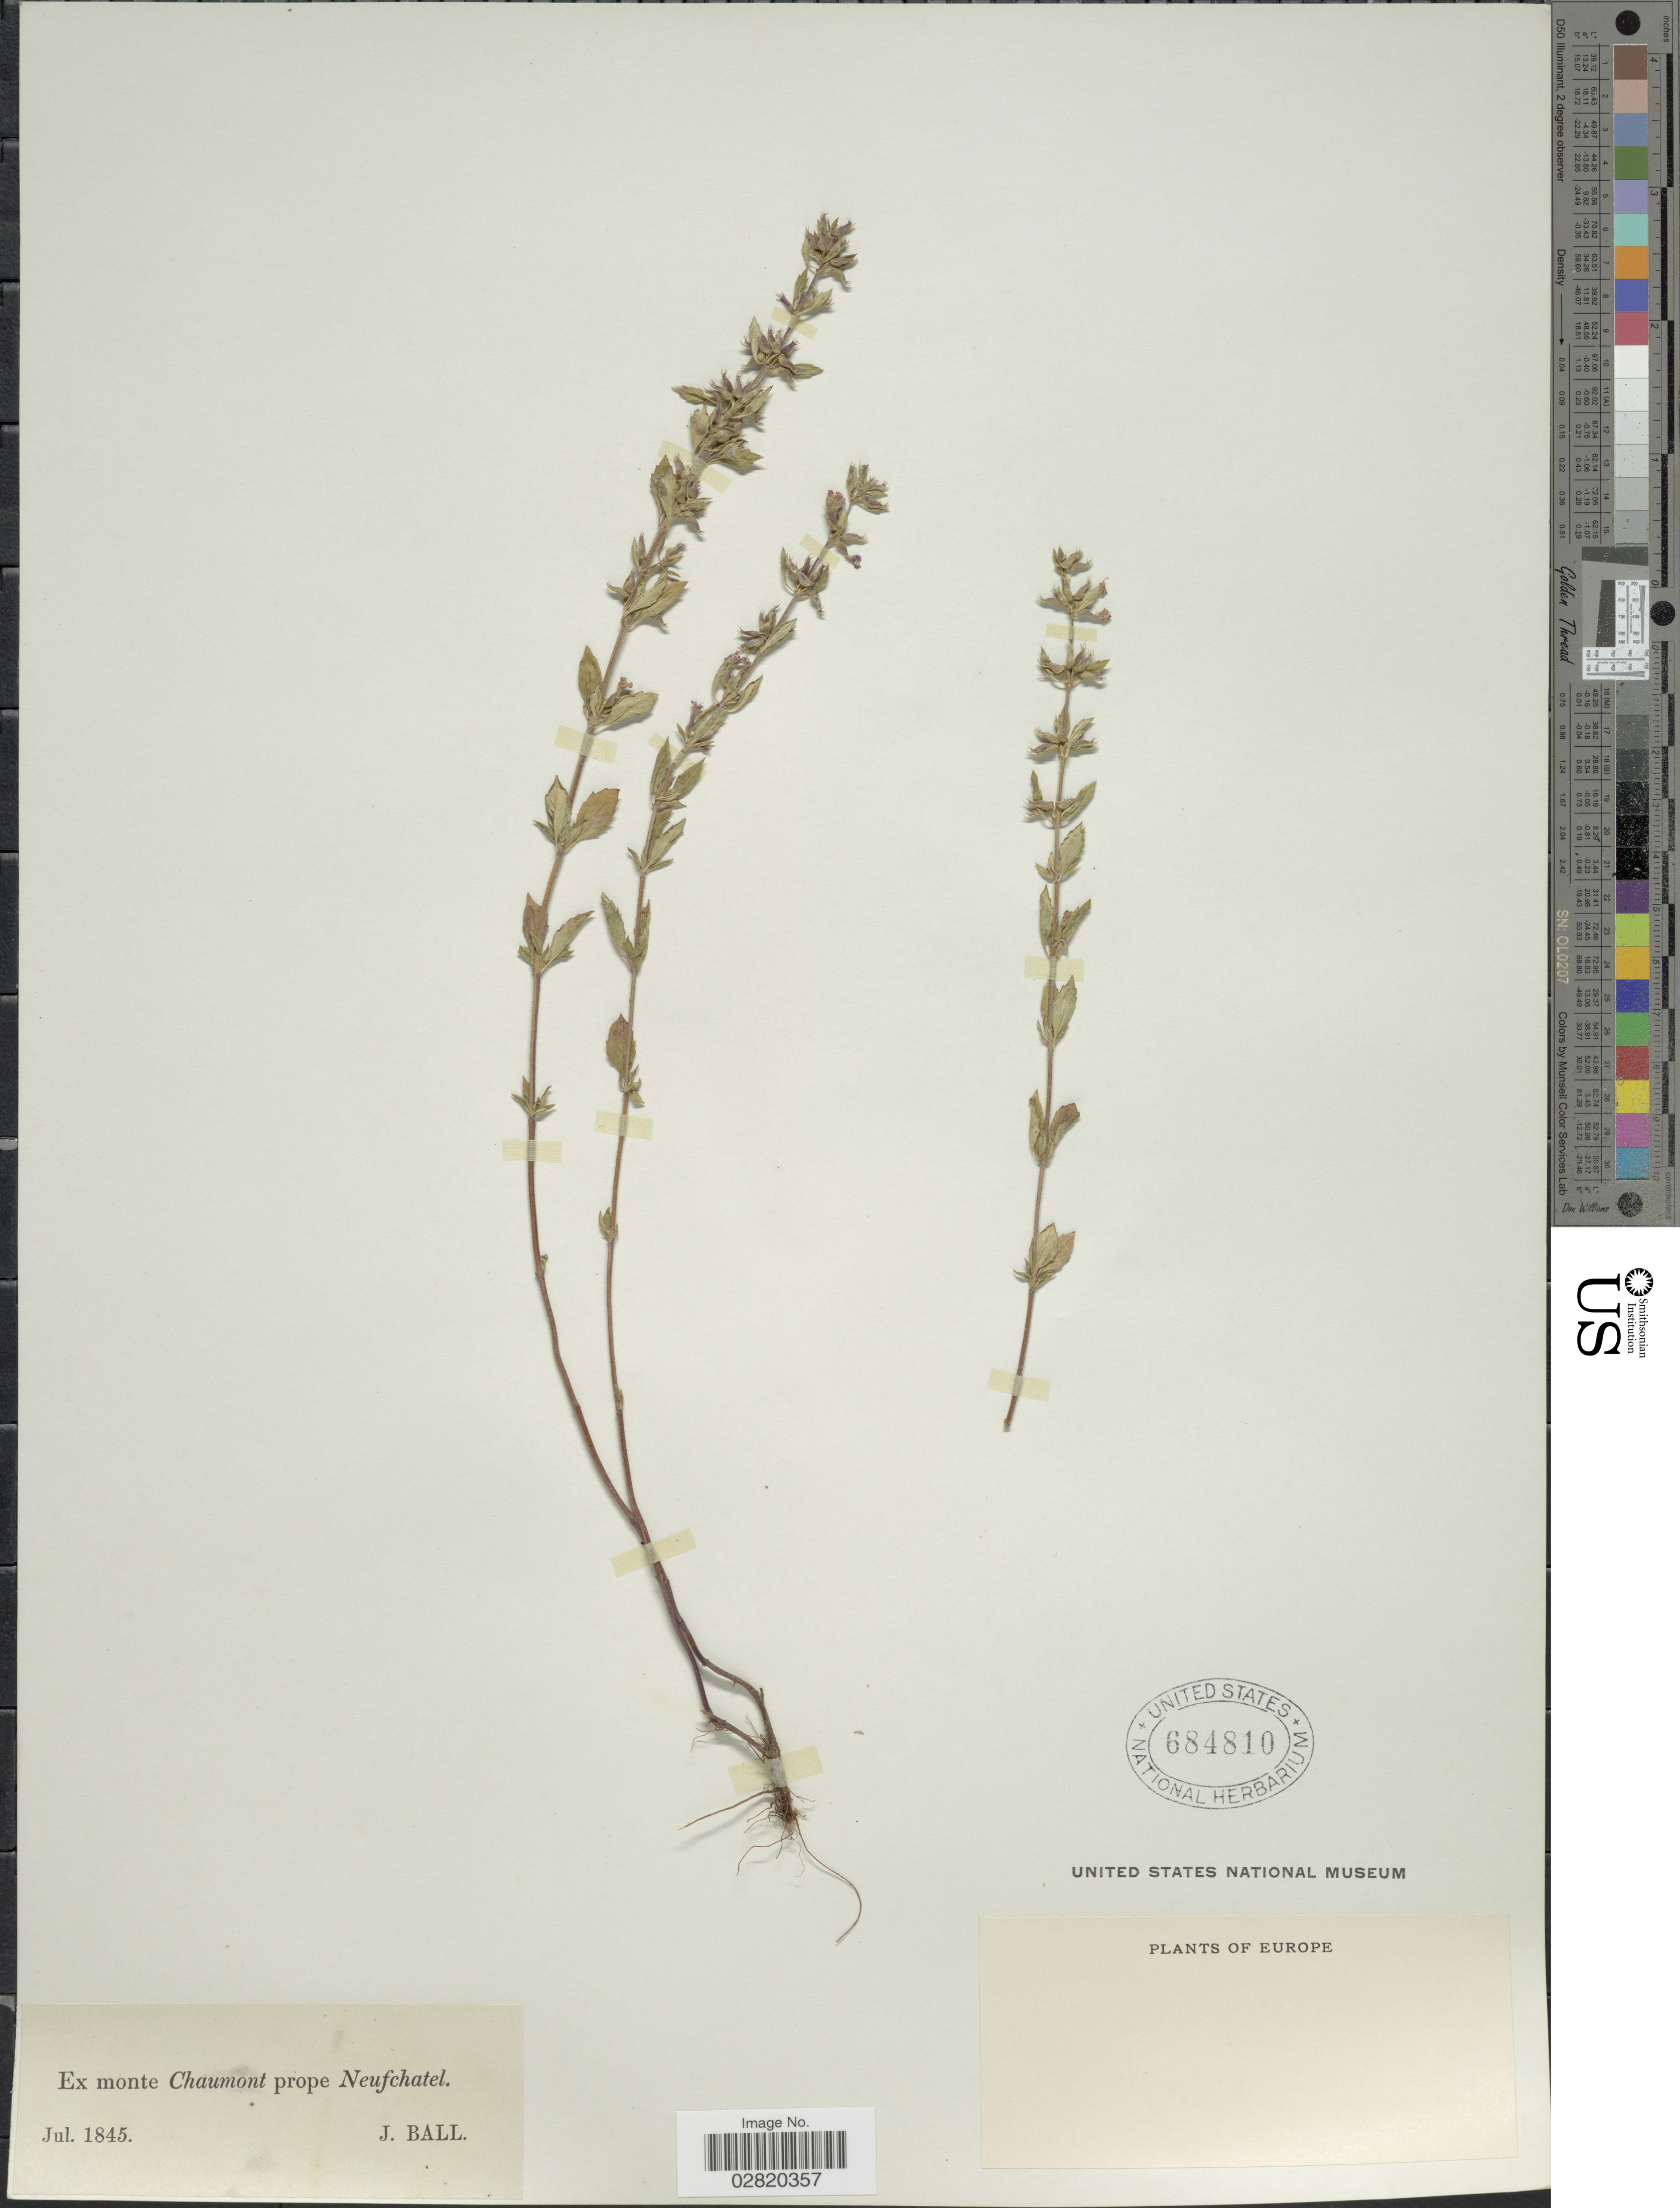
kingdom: Plantae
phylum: Tracheophyta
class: Magnoliopsida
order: Lamiales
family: Lamiaceae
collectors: J. Ball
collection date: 1845-07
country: Switzerland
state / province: Neuchâtel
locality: Ex monte Chaumont prope Neufchatel. Europe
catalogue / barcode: US 684810